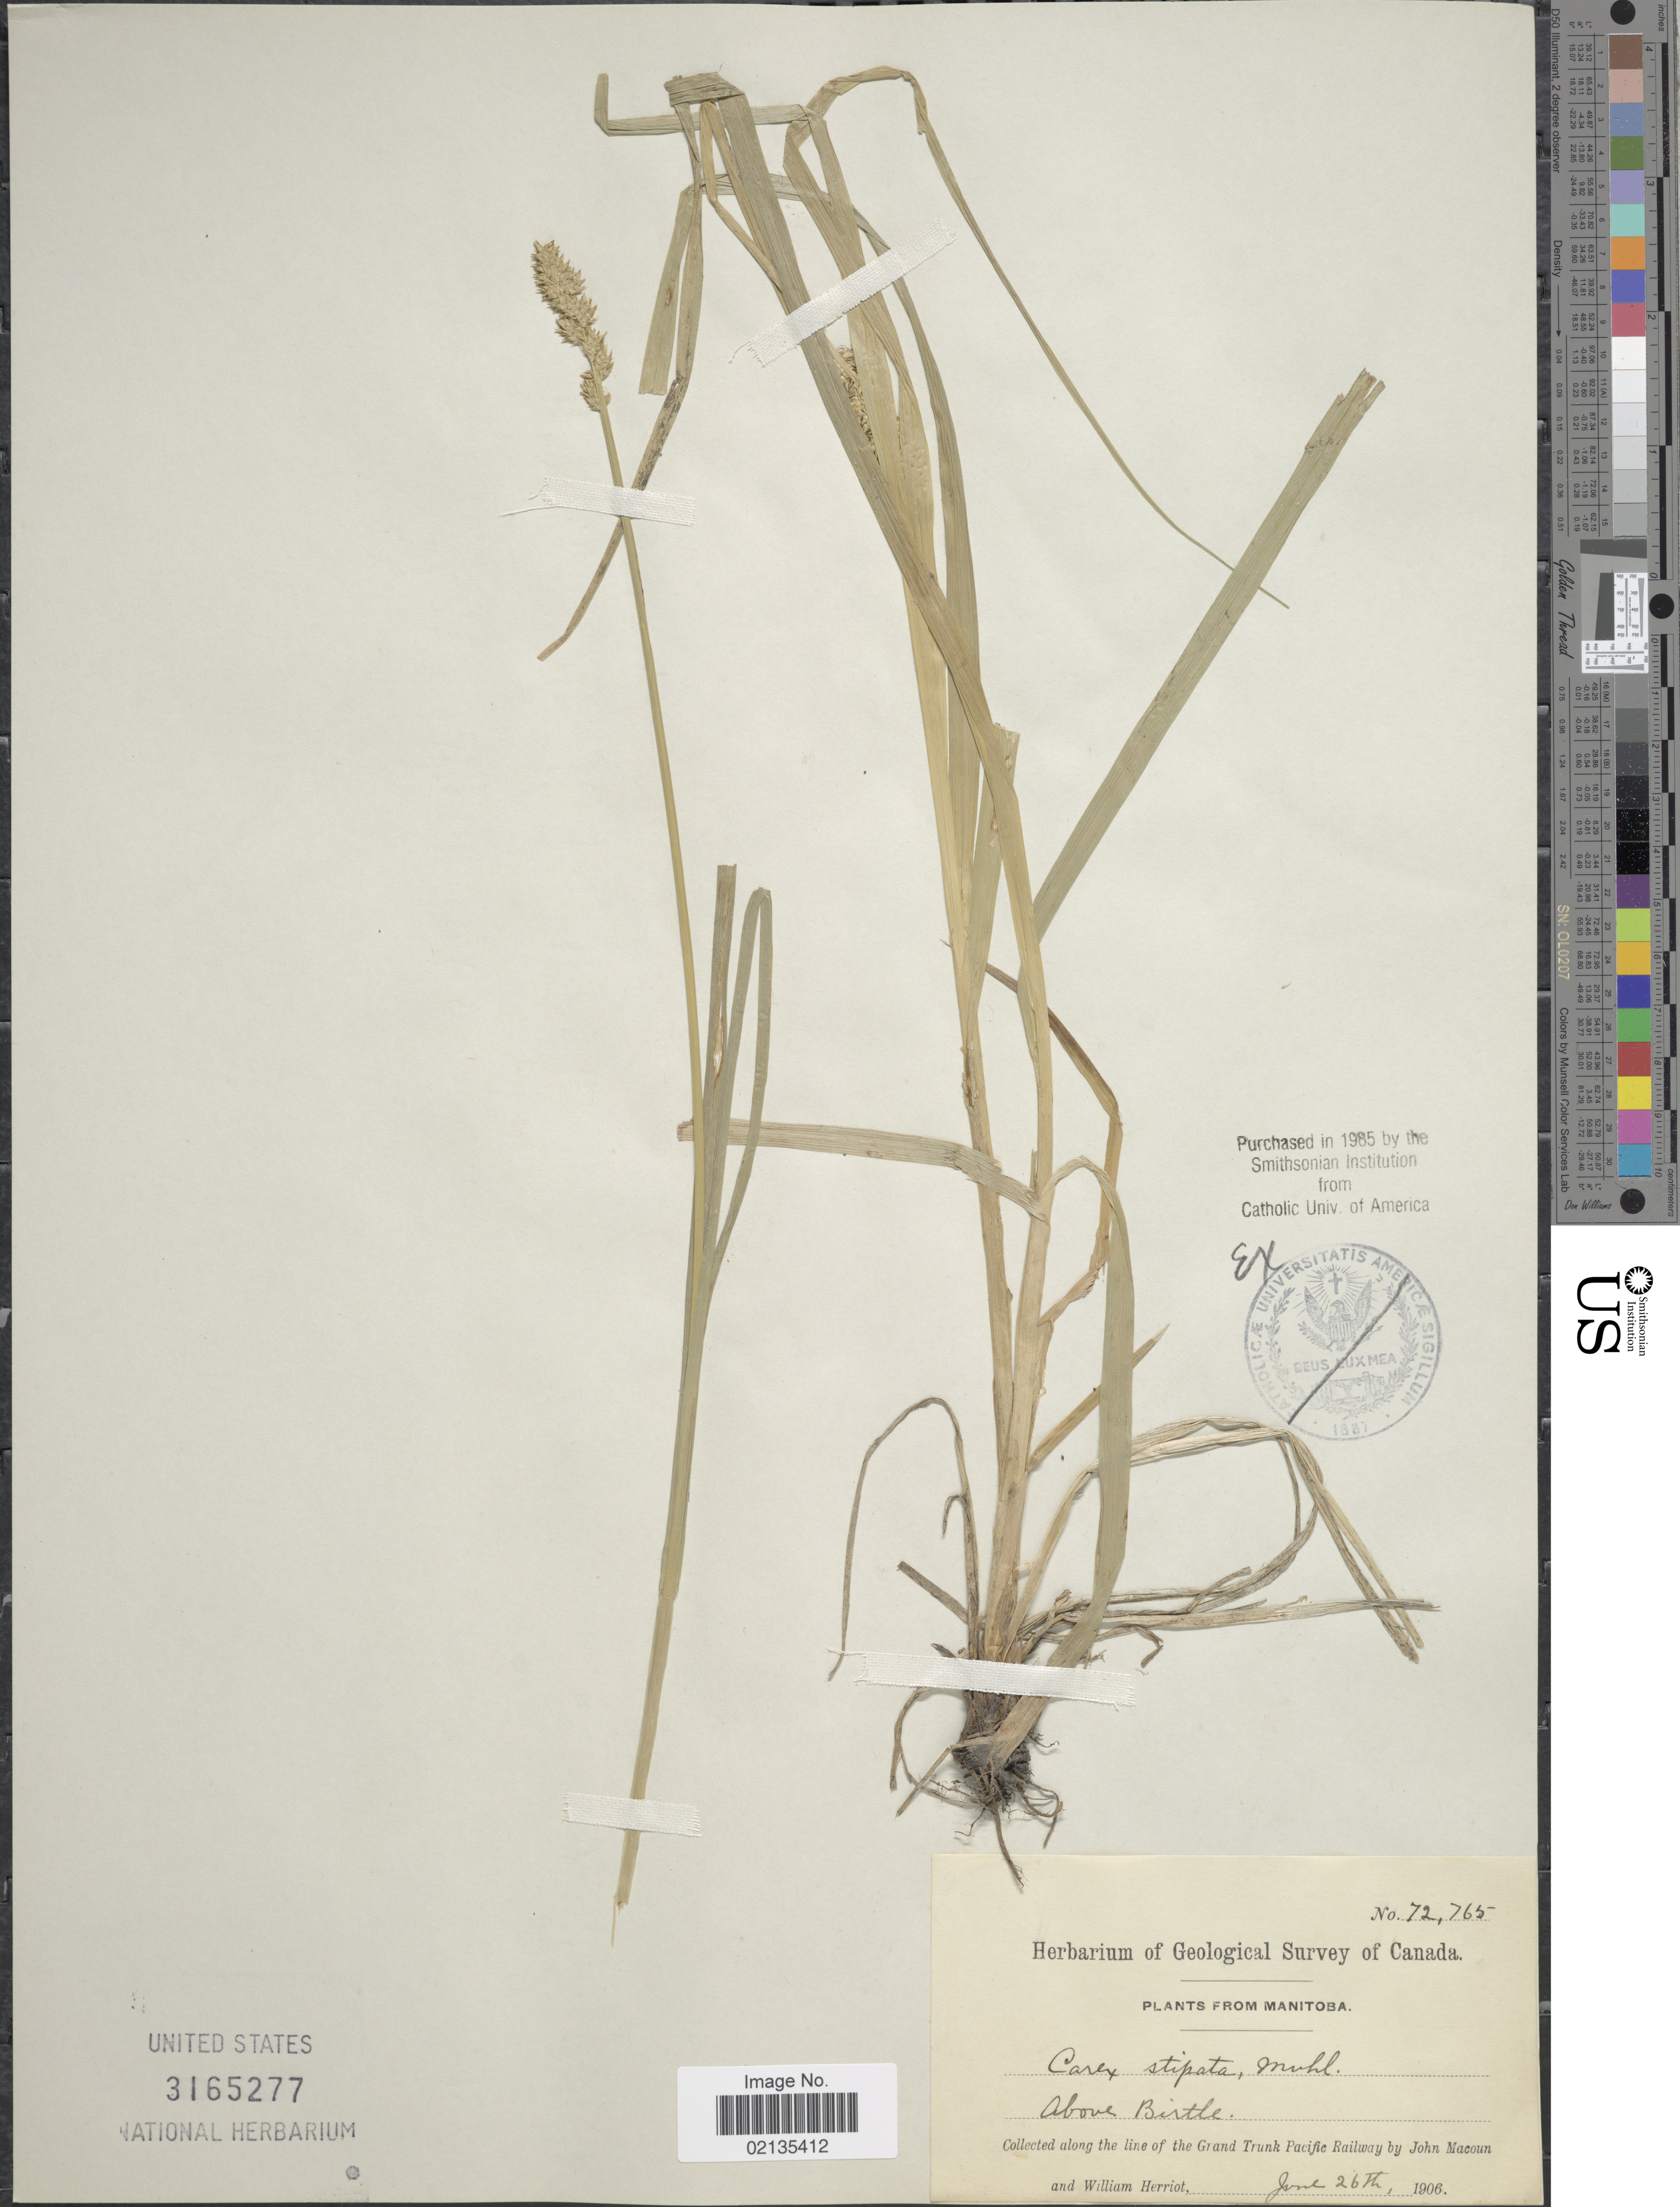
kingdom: Plantae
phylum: Tracheophyta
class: Liliopsida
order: Poales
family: Cyperaceae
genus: Carex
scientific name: Carex stipata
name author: Muhl. ex Willd.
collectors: J. Macoun & W. Herriot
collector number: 72765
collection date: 1906-06-26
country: Canada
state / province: Manitoba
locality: Above Birtle, along the line of Grand Trunk Pacific Railway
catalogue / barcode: US 3165277